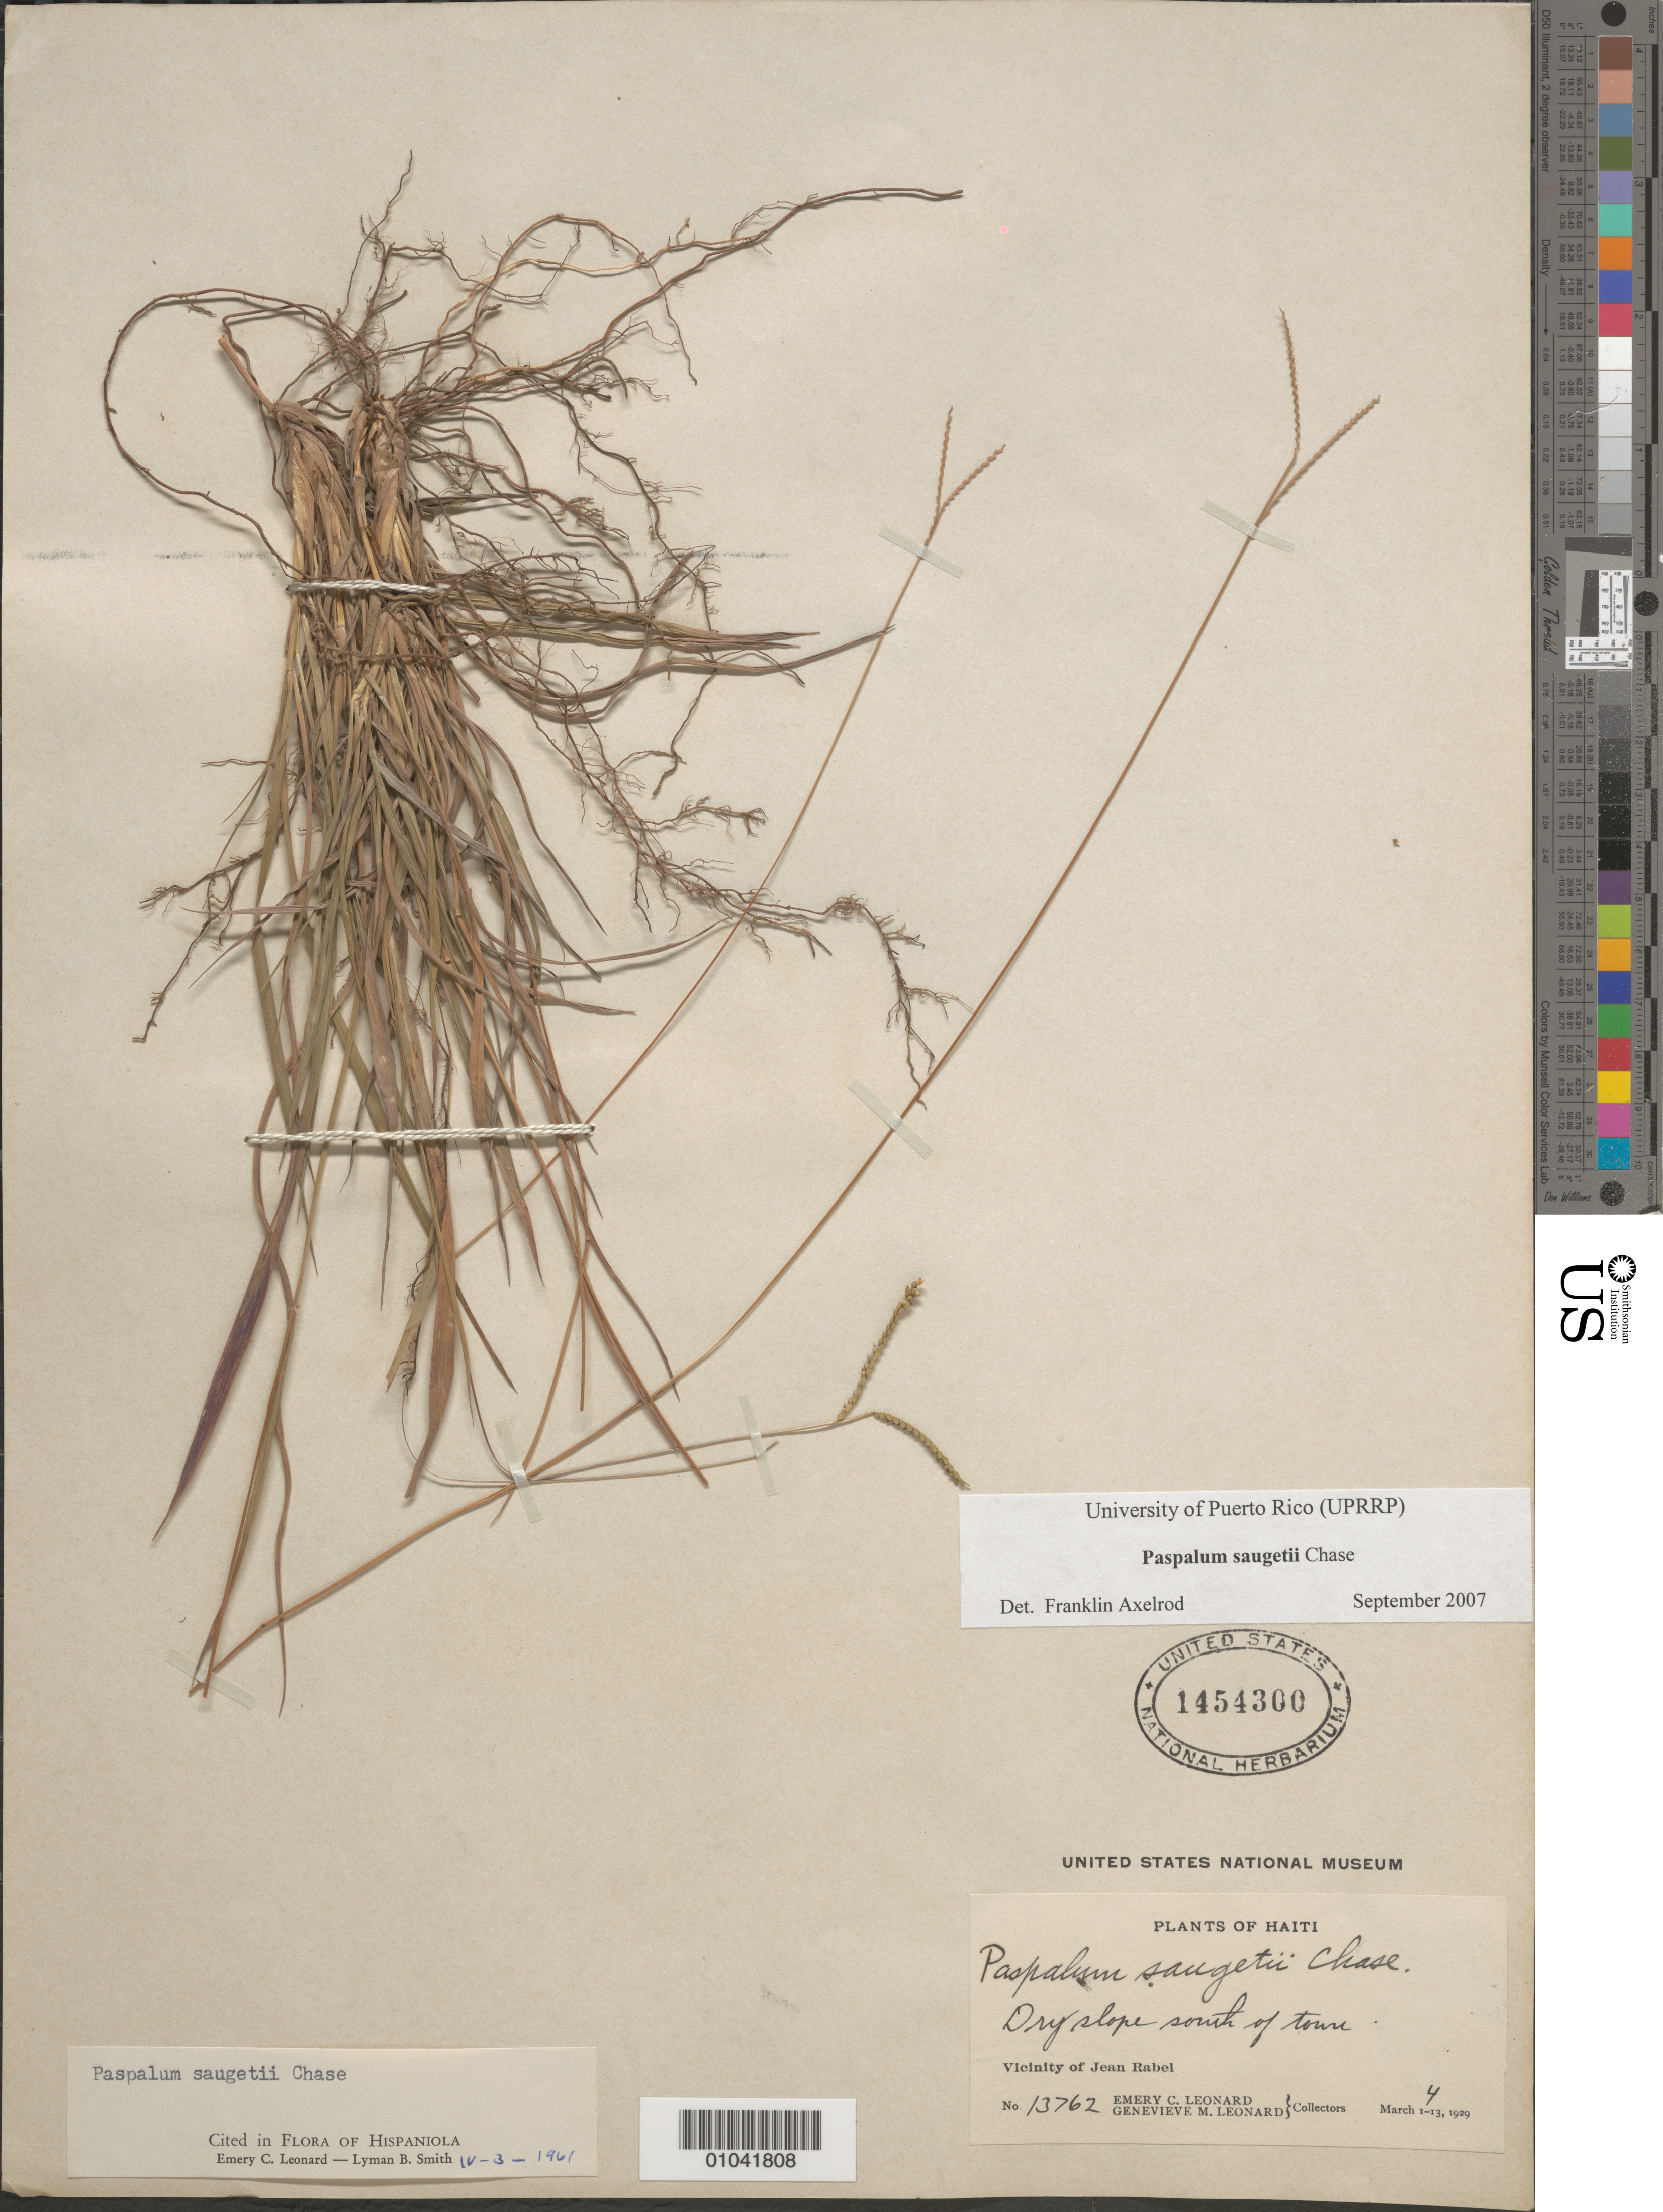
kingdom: Plantae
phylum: Tracheophyta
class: Liliopsida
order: Poales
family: Poaceae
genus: Paspalum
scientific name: Paspalum saugetii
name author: Chase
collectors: E. C. Leonard & G. M. Leonard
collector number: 13762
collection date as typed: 04 Mar 1929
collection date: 1929-03-04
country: Haiti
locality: Vicinity of Jean Rabel, S of town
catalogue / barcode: US 1454300